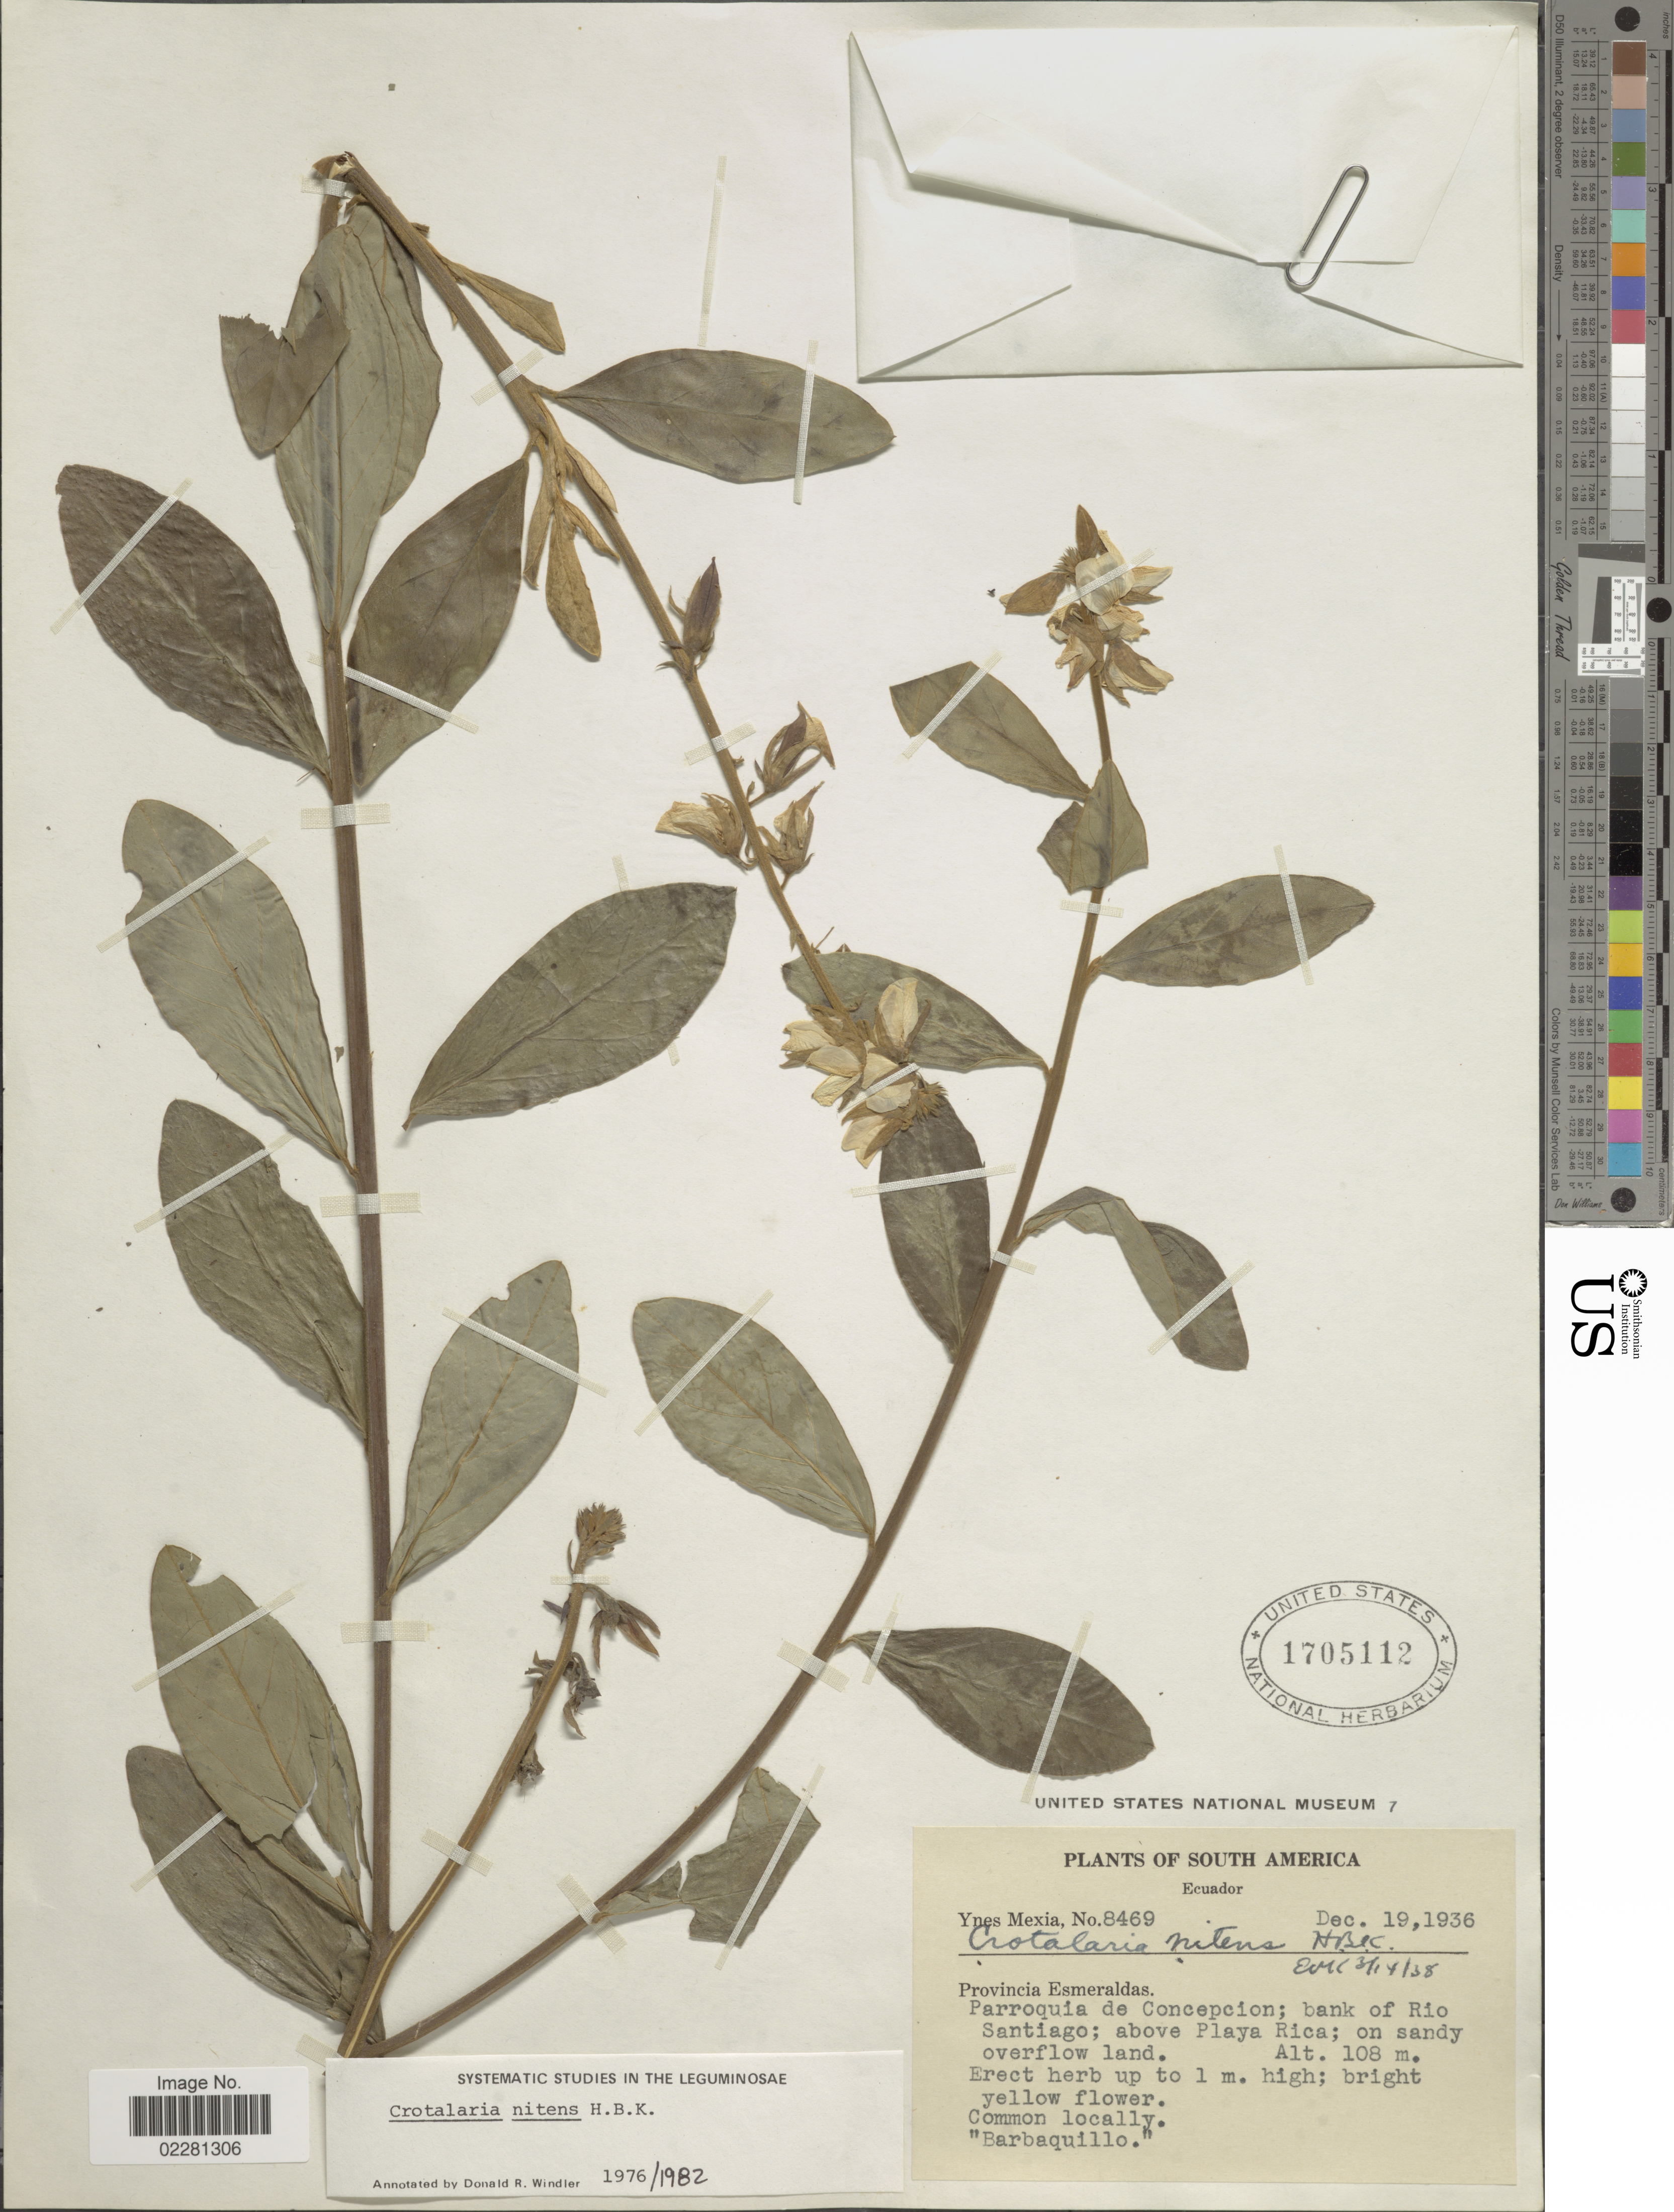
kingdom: Plantae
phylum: Tracheophyta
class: Magnoliopsida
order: Fabales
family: Fabaceae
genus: Crotalaria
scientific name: Crotalaria nitens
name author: Kunth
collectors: Y. Mexia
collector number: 8469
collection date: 1936-12-19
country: Ecuador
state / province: Esmeraldas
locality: Parroquia de Concepcion, bank of Rio Santiago, above Playa Rica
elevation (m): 108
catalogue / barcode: US 1705112